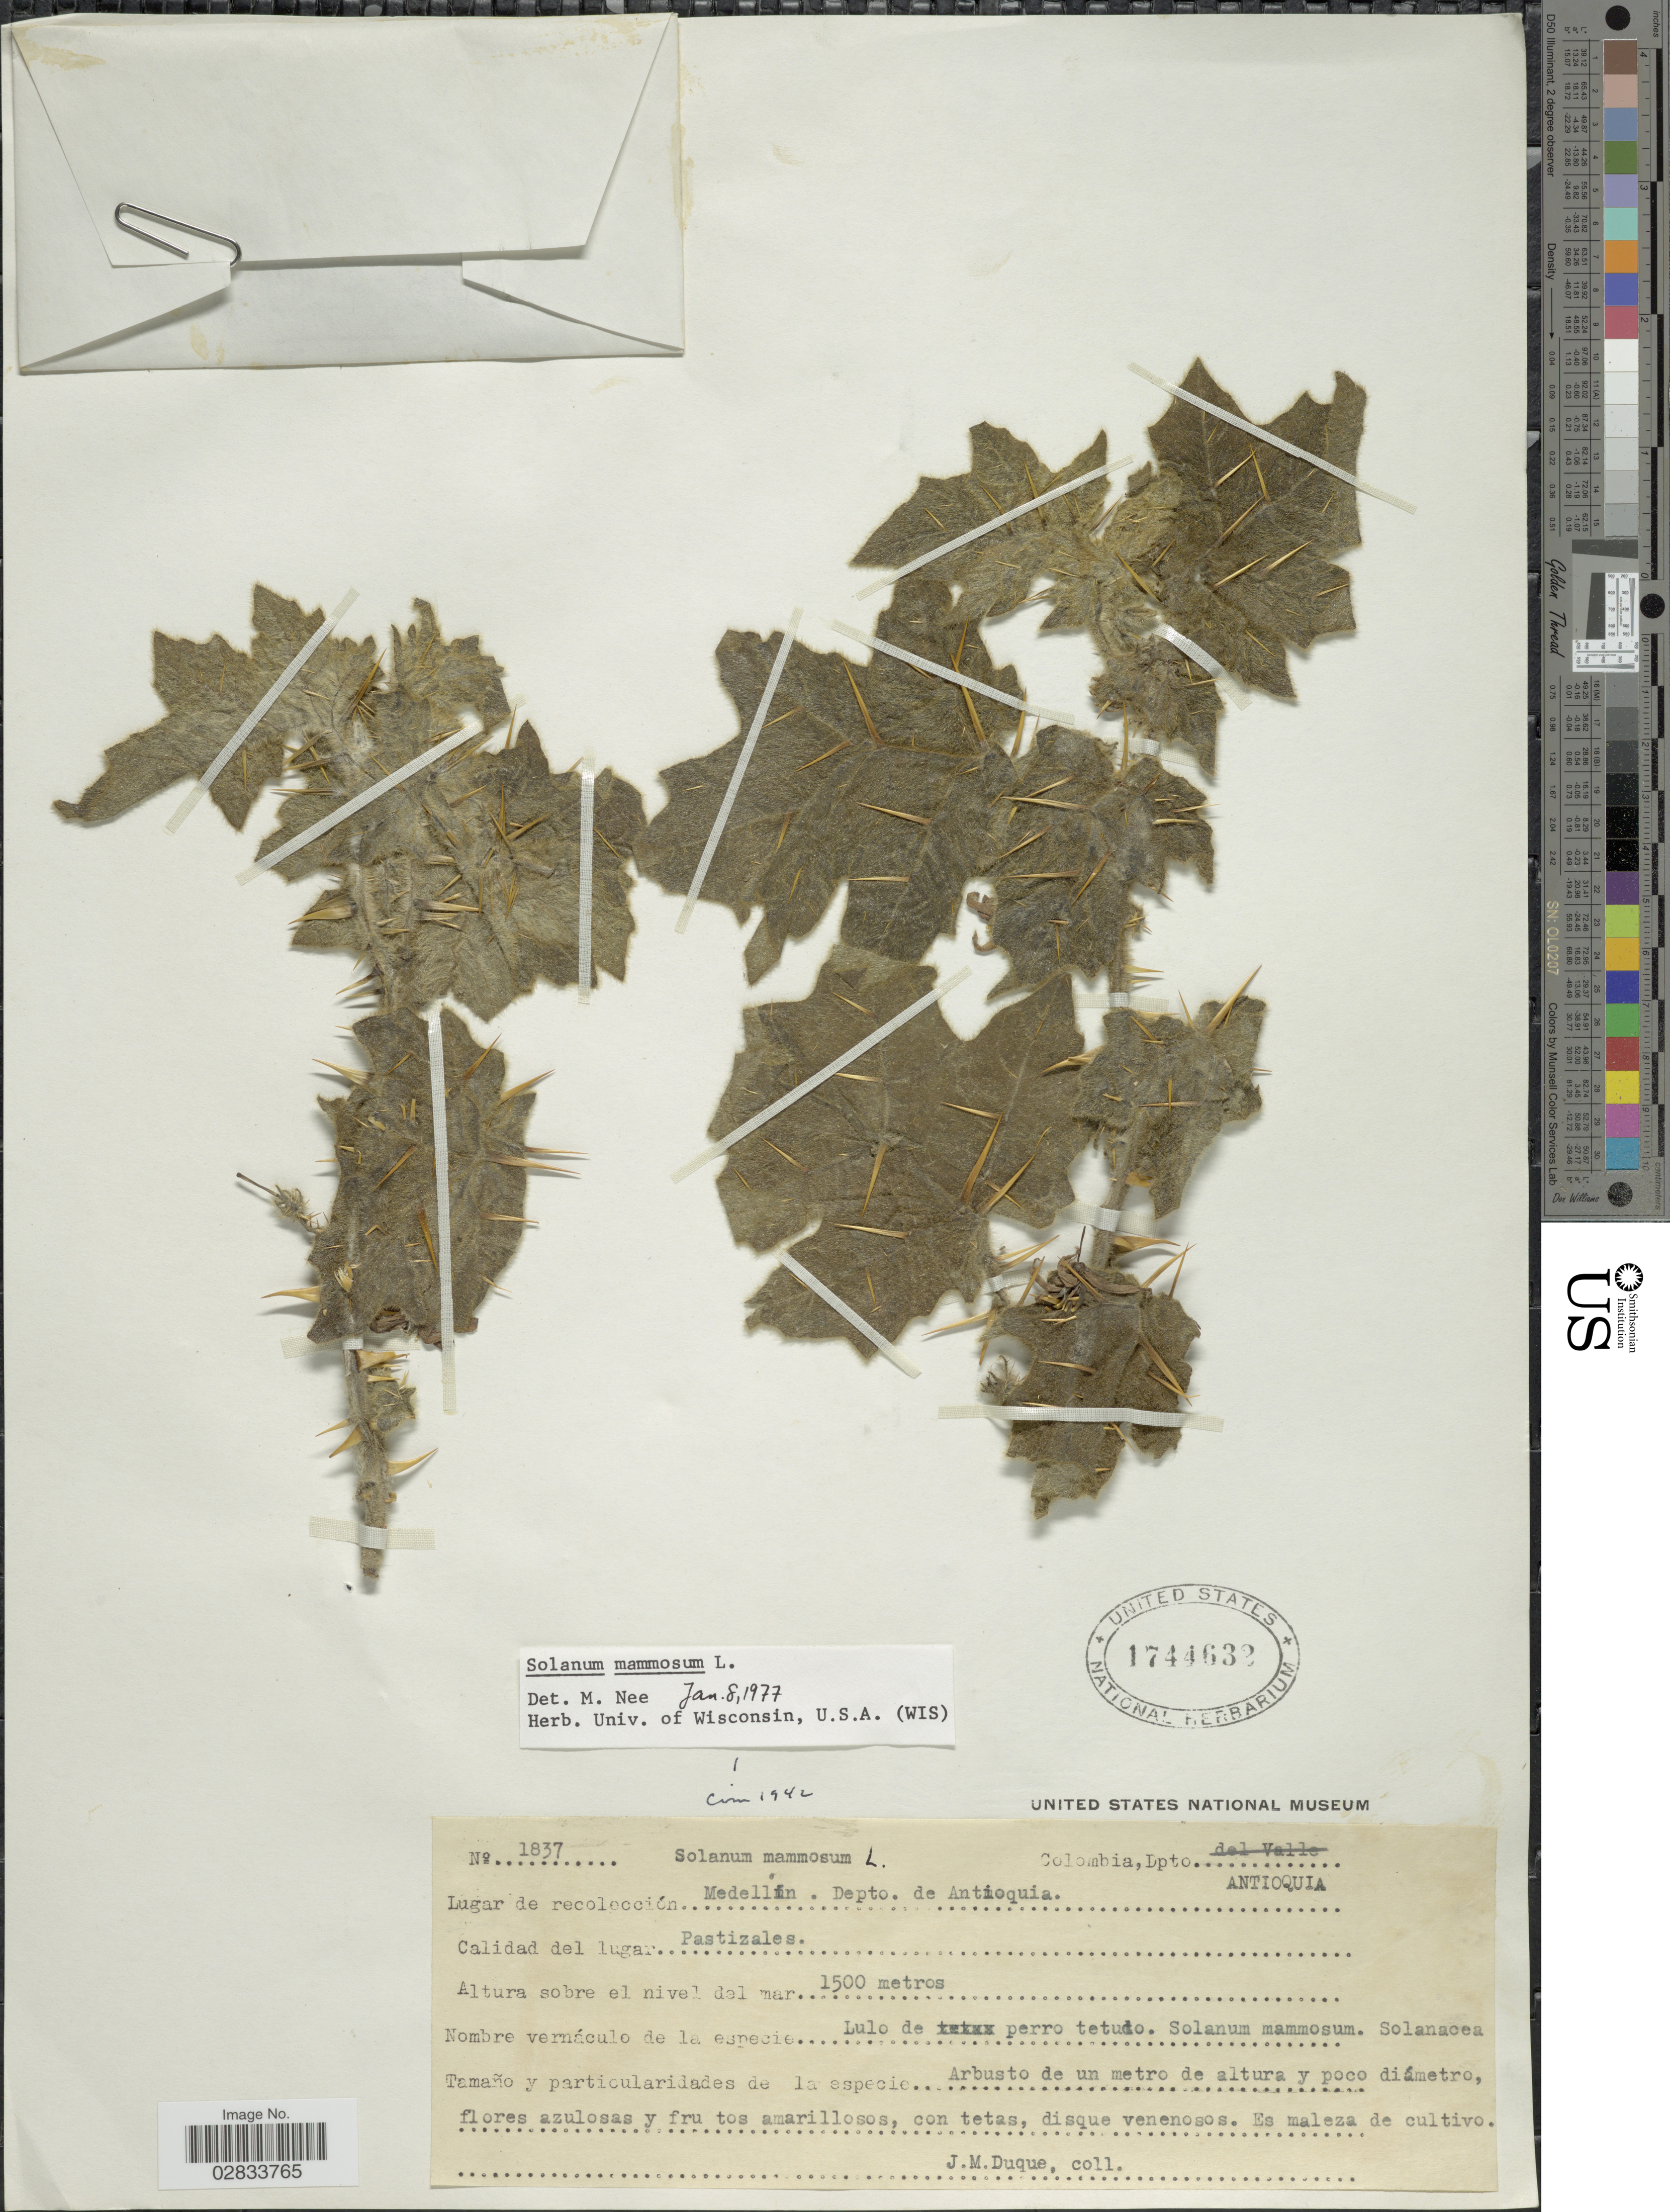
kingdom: Plantae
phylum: Tracheophyta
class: Magnoliopsida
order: Solanales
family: Solanaceae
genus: Solanum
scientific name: Solanum mammosum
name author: L.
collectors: J. Duque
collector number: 1837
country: Colombia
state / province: Antioquia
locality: Dpto. Antioquia, Medellín, Depto. de Antioquia, Pastizales.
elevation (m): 1500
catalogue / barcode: US 1744632